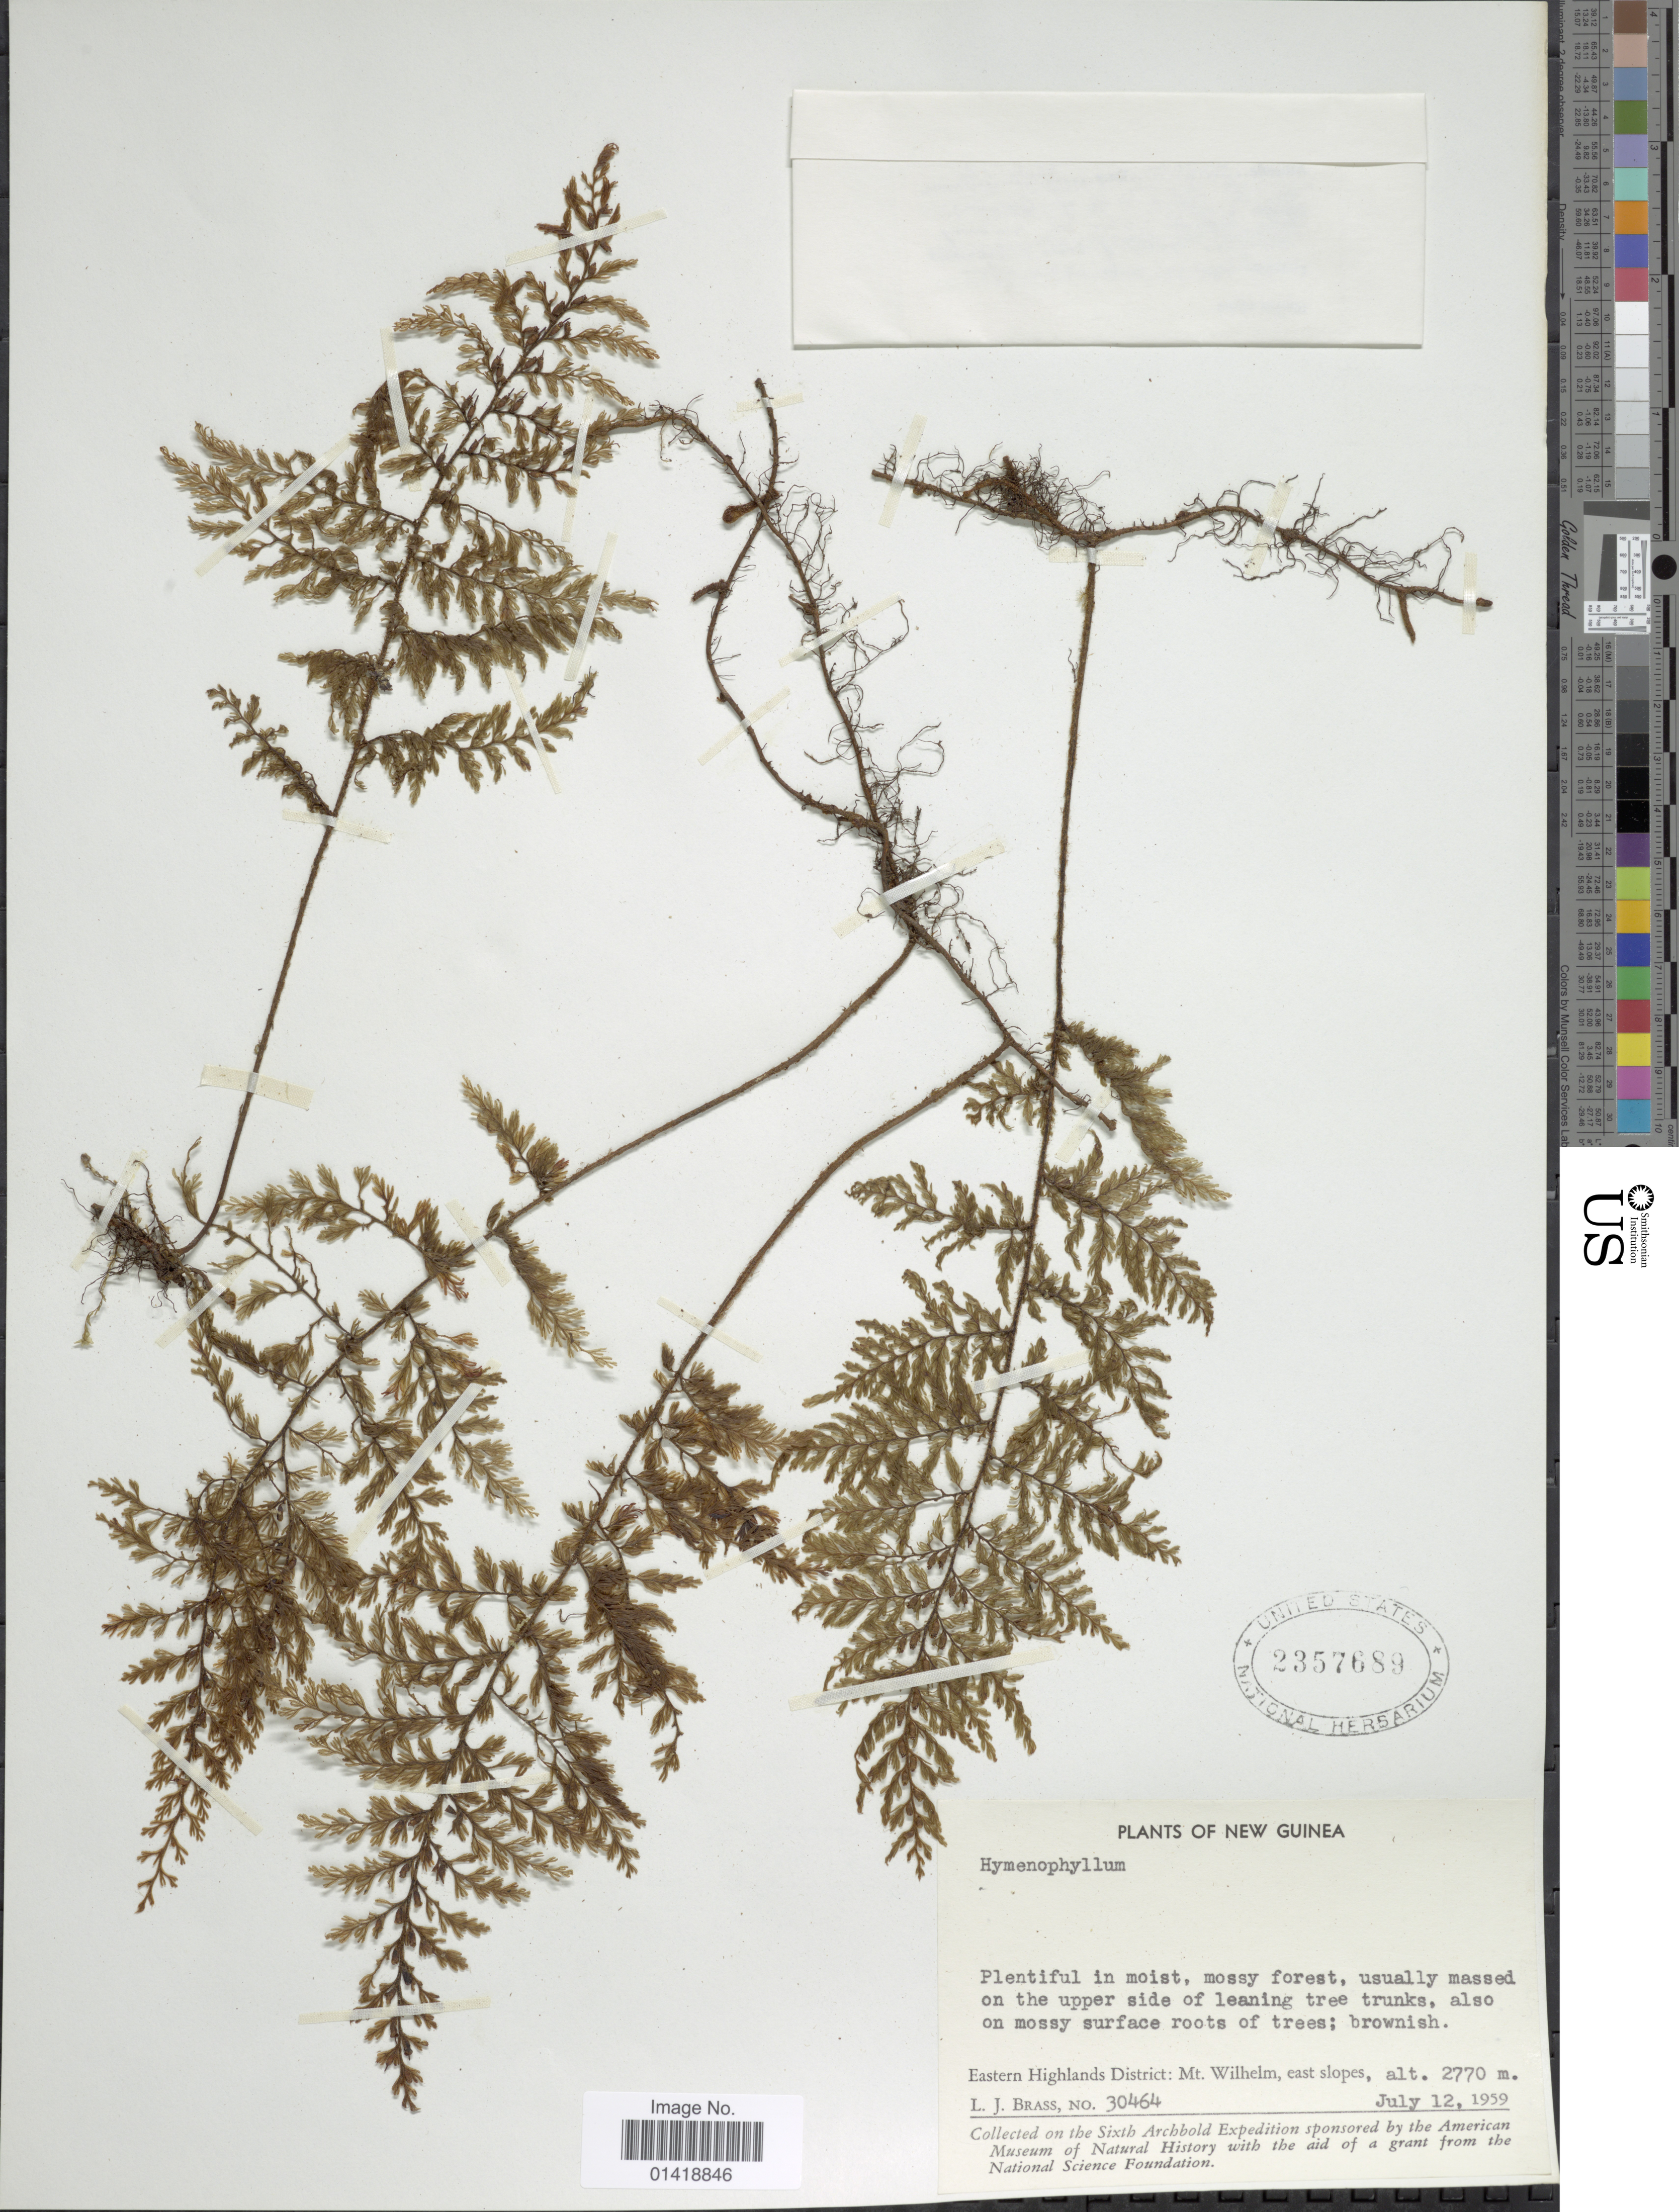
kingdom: Plantae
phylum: Tracheophyta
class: Polypodiopsida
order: Hymenophyllales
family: Hymenophyllaceae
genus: Hymenophyllum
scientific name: Hymenophyllum sp.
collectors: L. J. Brass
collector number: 30464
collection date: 1959-07-12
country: Papua New Guinea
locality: New Guinea. Eastern Highlands District: Mt. Wilhelm, east slopes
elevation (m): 2770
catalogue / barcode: US 2357689